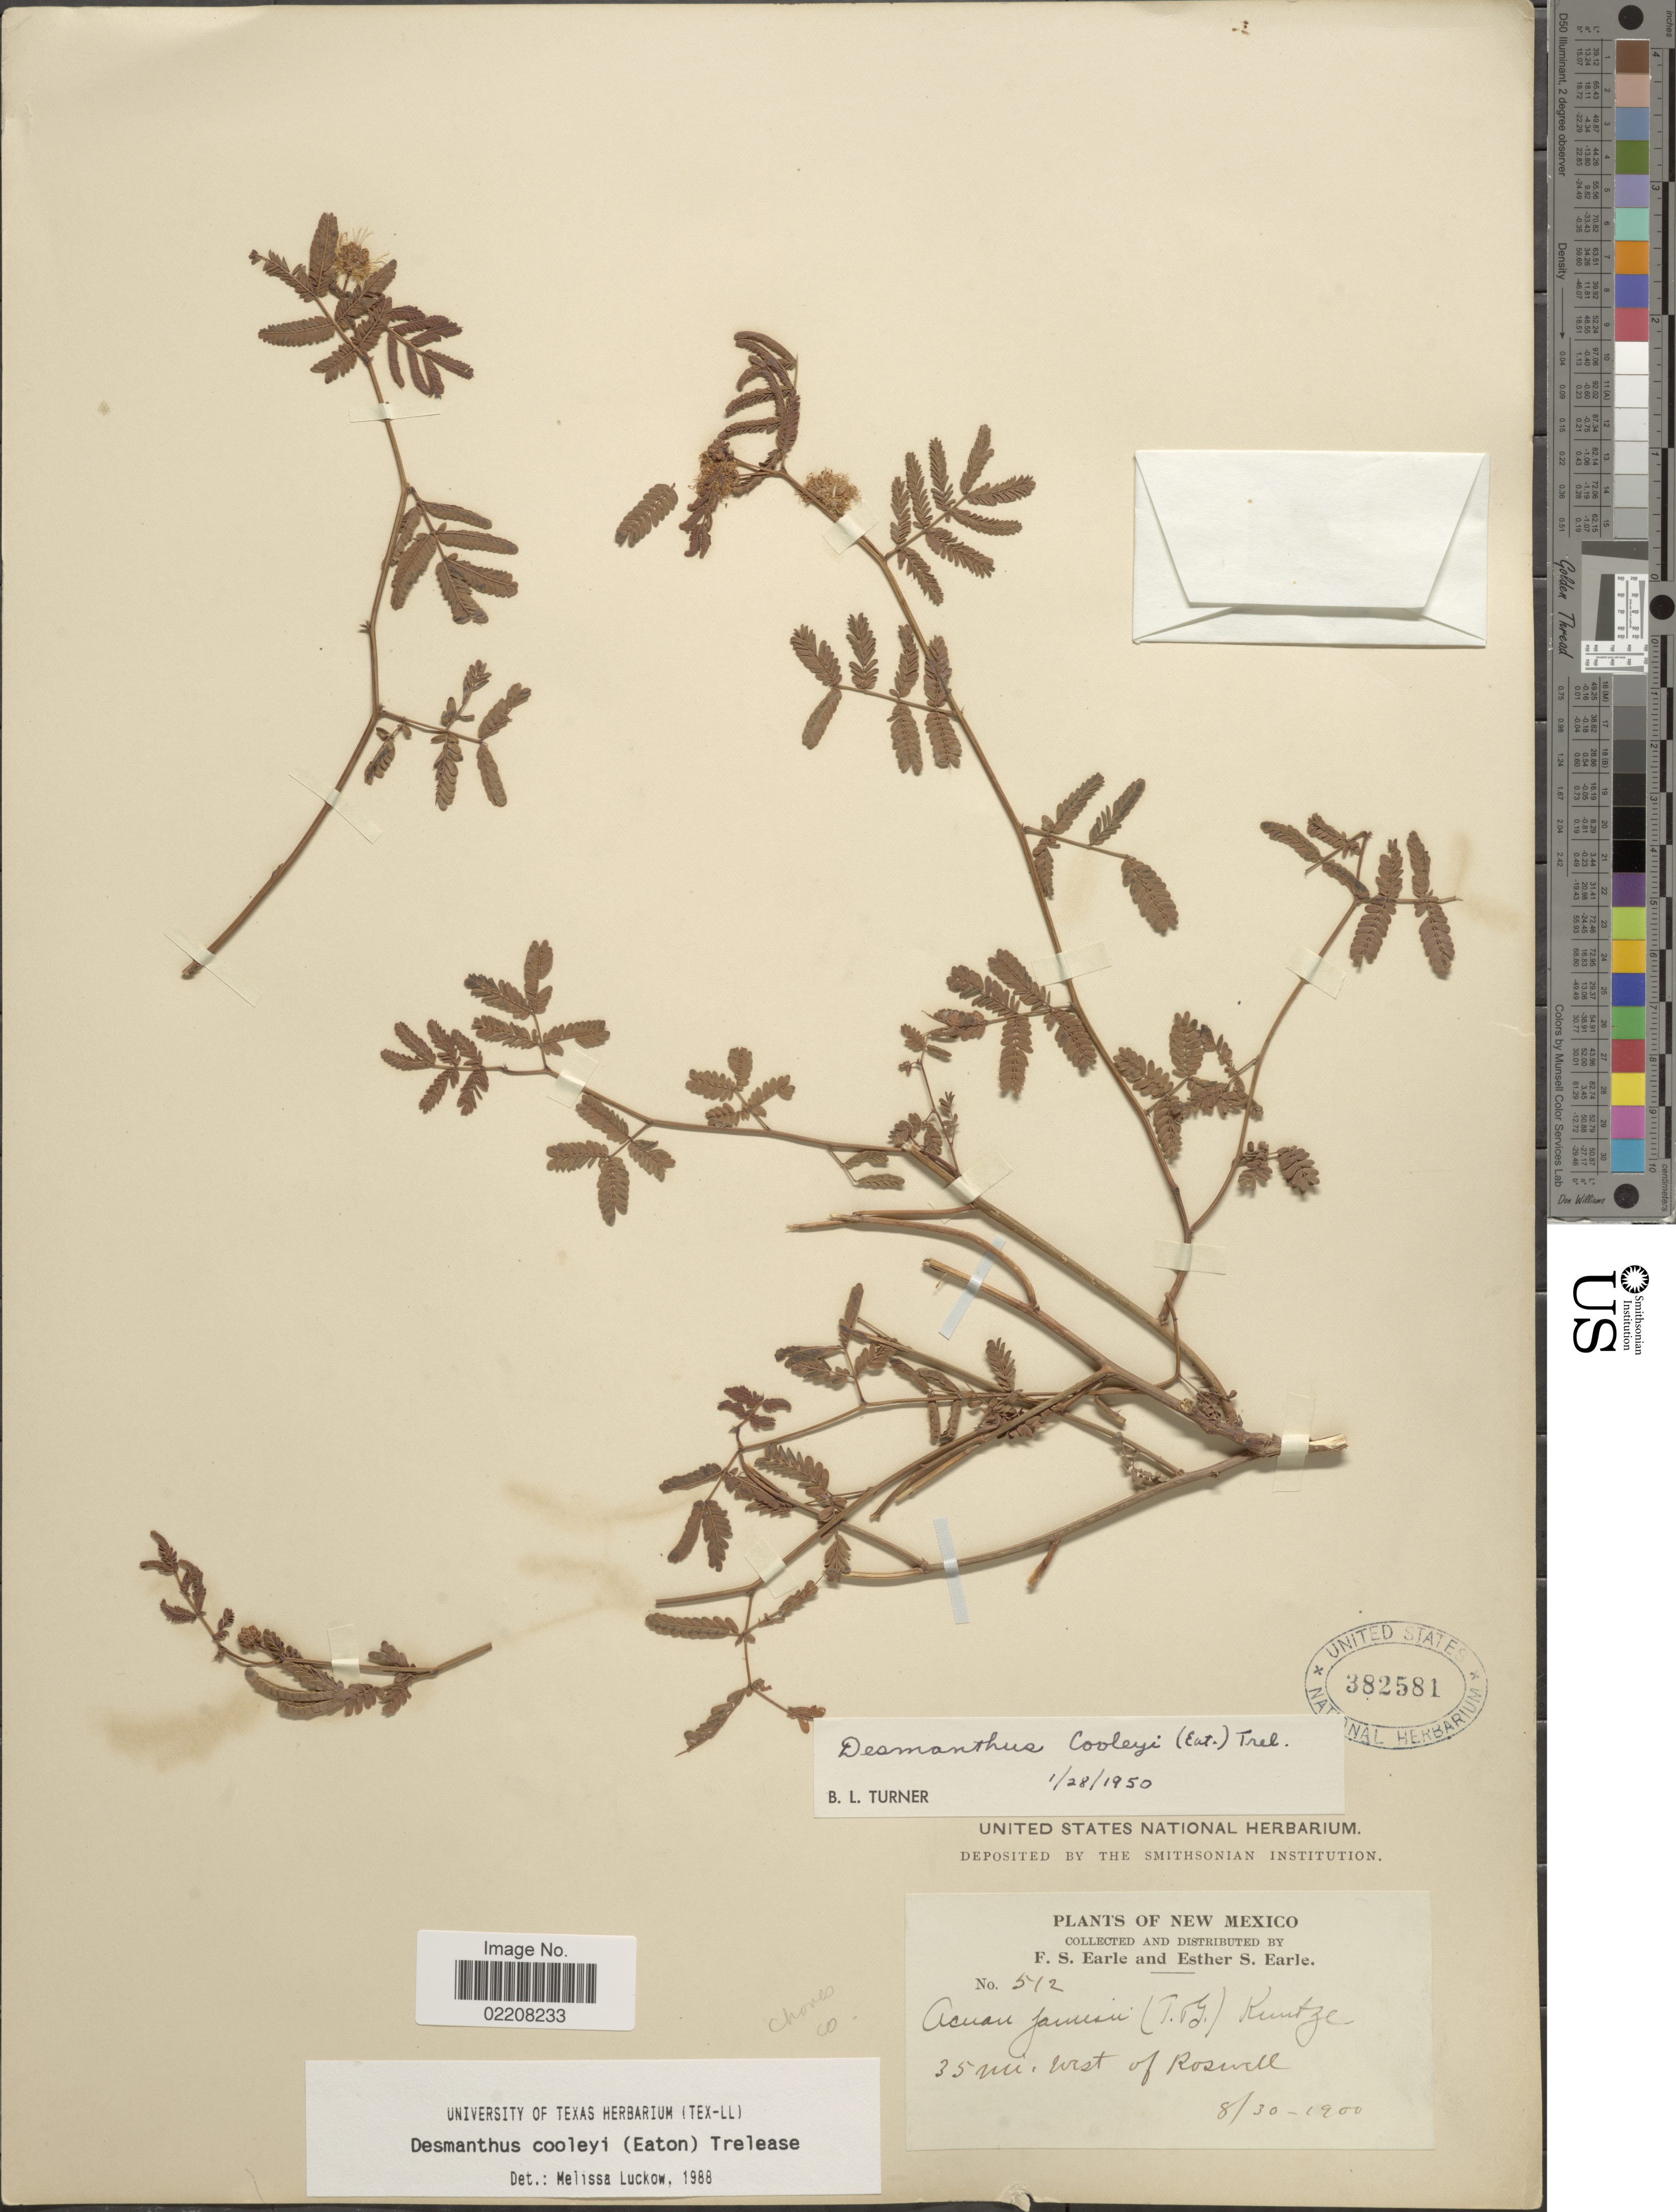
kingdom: Plantae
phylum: Tracheophyta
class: Magnoliopsida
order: Fabales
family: Fabaceae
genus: Desmanthus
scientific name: Desmanthus cooleyi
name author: (Eaton) Trel.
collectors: F. S. Earle & E. S. Earle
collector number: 512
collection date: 1900-08-30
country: United States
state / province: New Mexico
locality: Chornes Co. 35 mi. west of Roswell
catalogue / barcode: US 382581